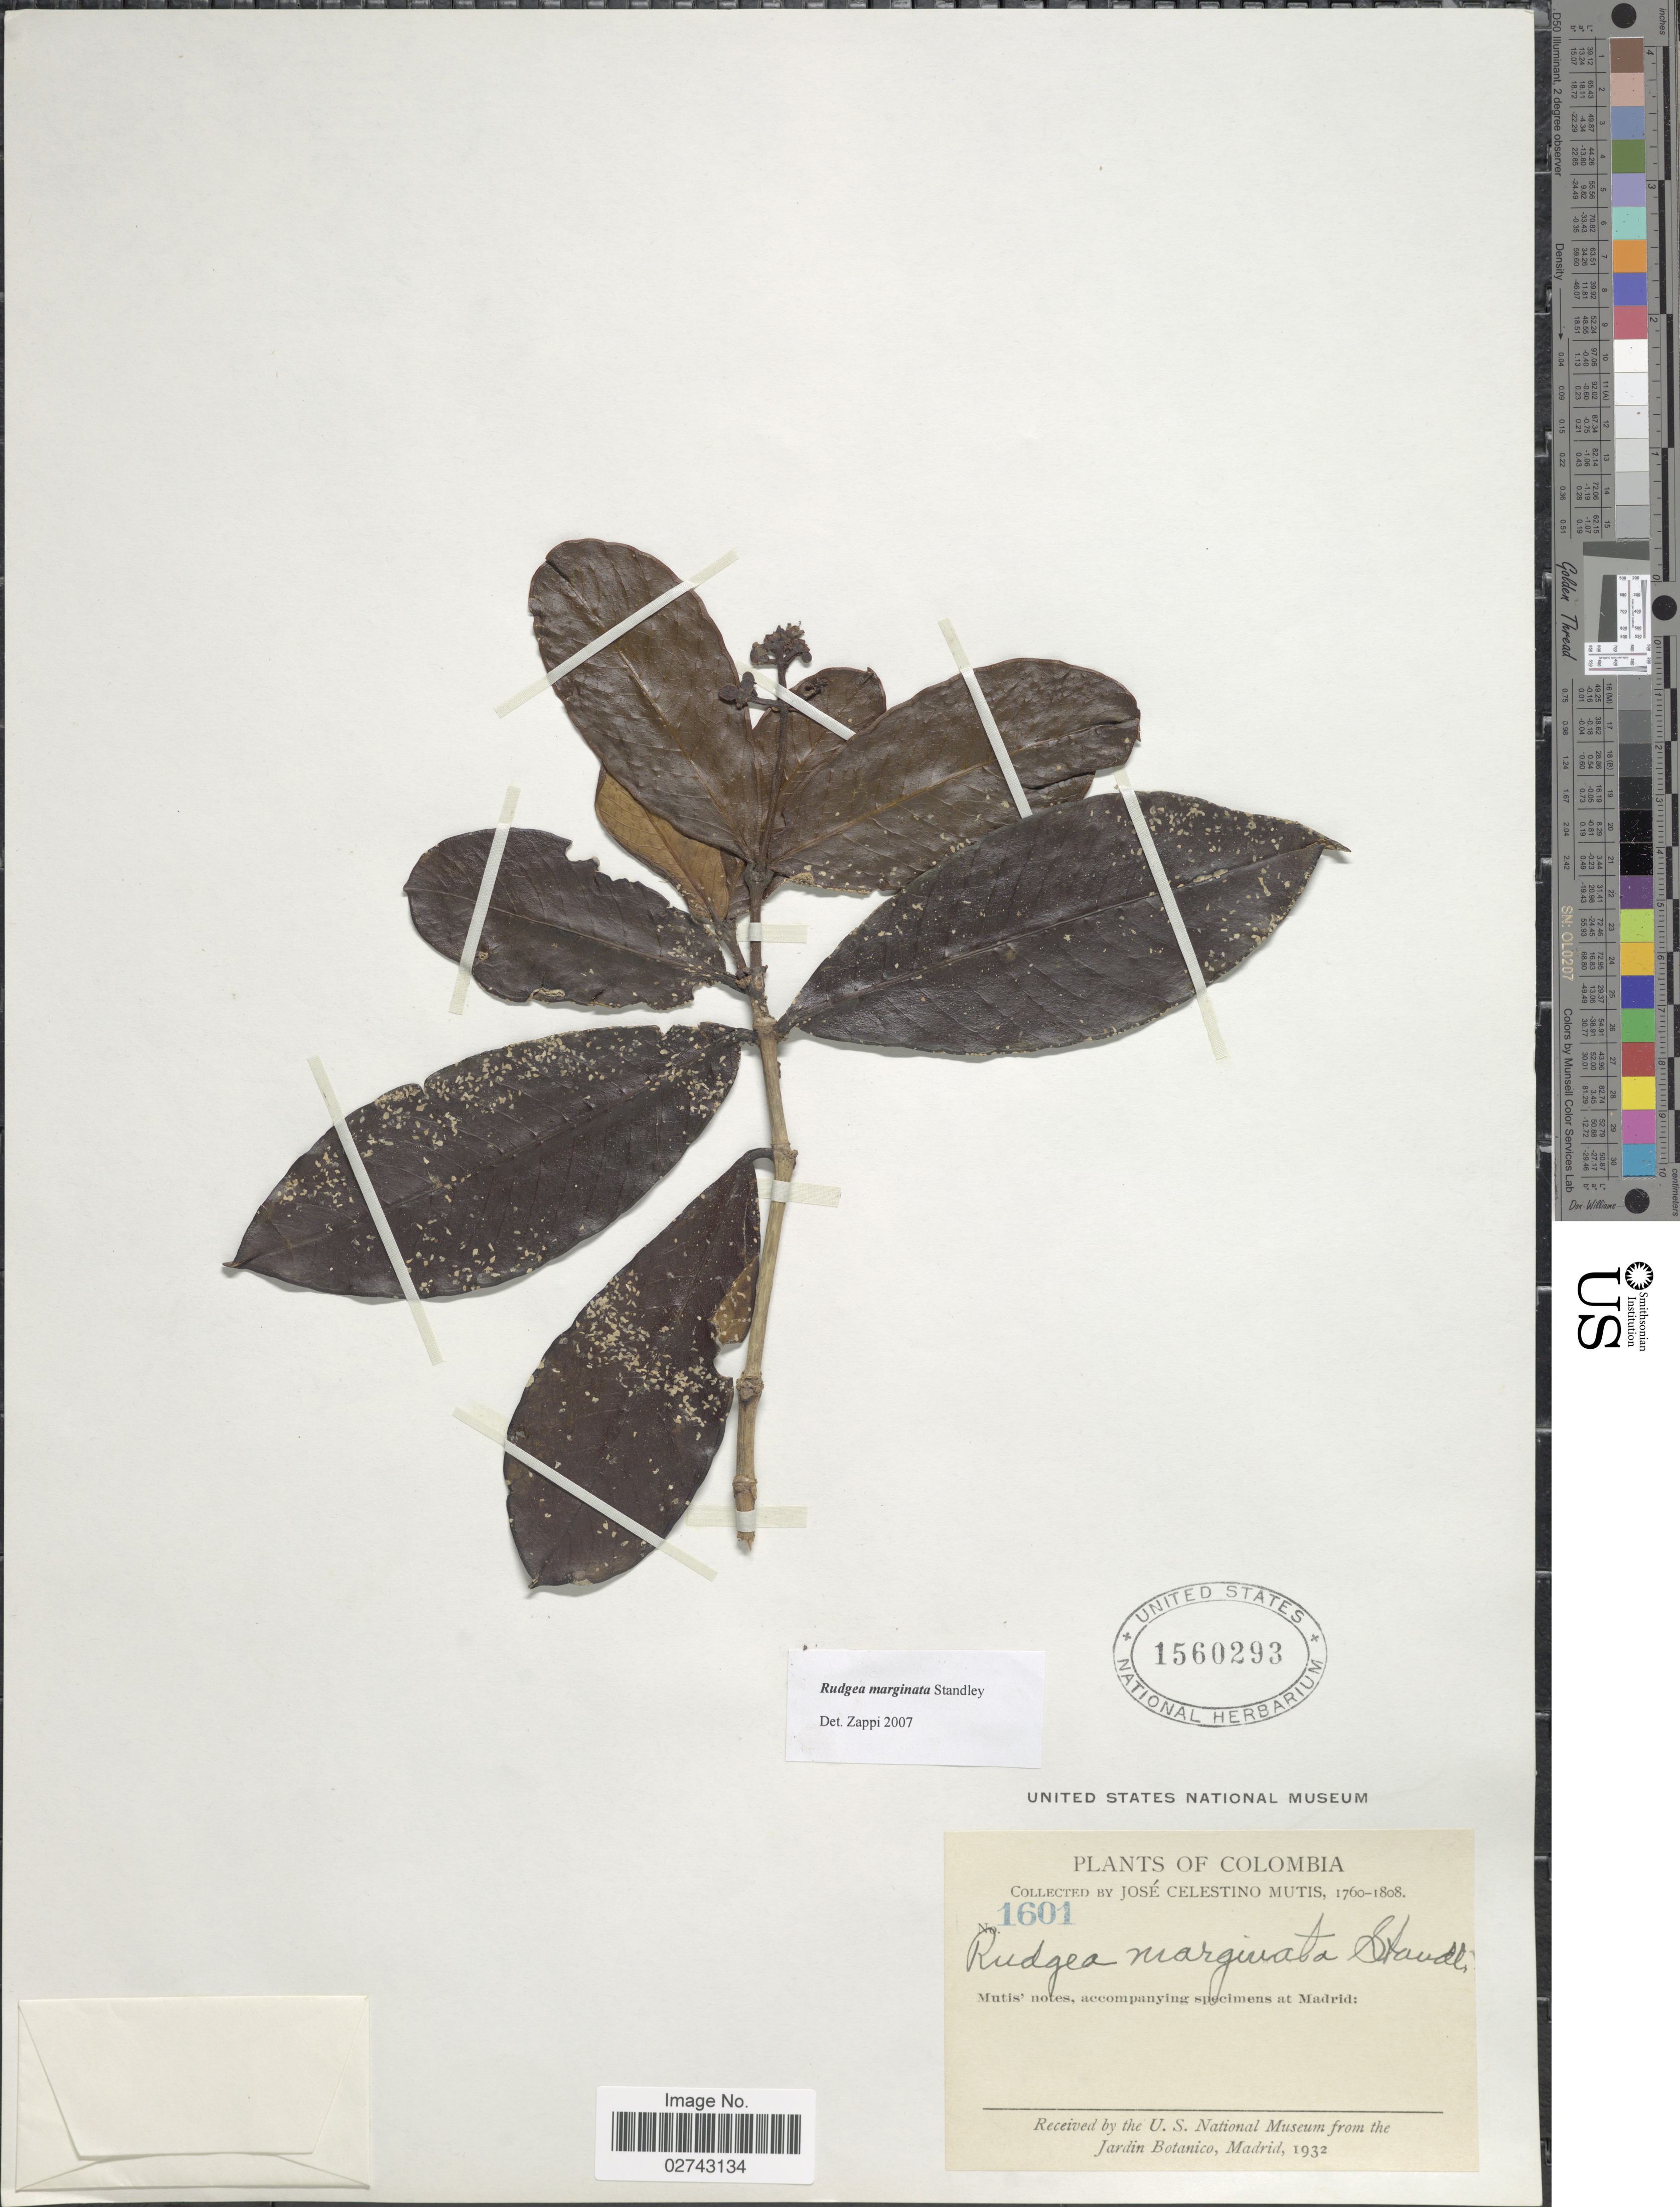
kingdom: Plantae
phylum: Tracheophyta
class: Magnoliopsida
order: Gentianales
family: Rubiaceae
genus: Rudgea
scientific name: Rudgea marginata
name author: Standl.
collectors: J. C. B. Mutis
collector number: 1601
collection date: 1760/1808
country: Colombia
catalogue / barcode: US 1560293